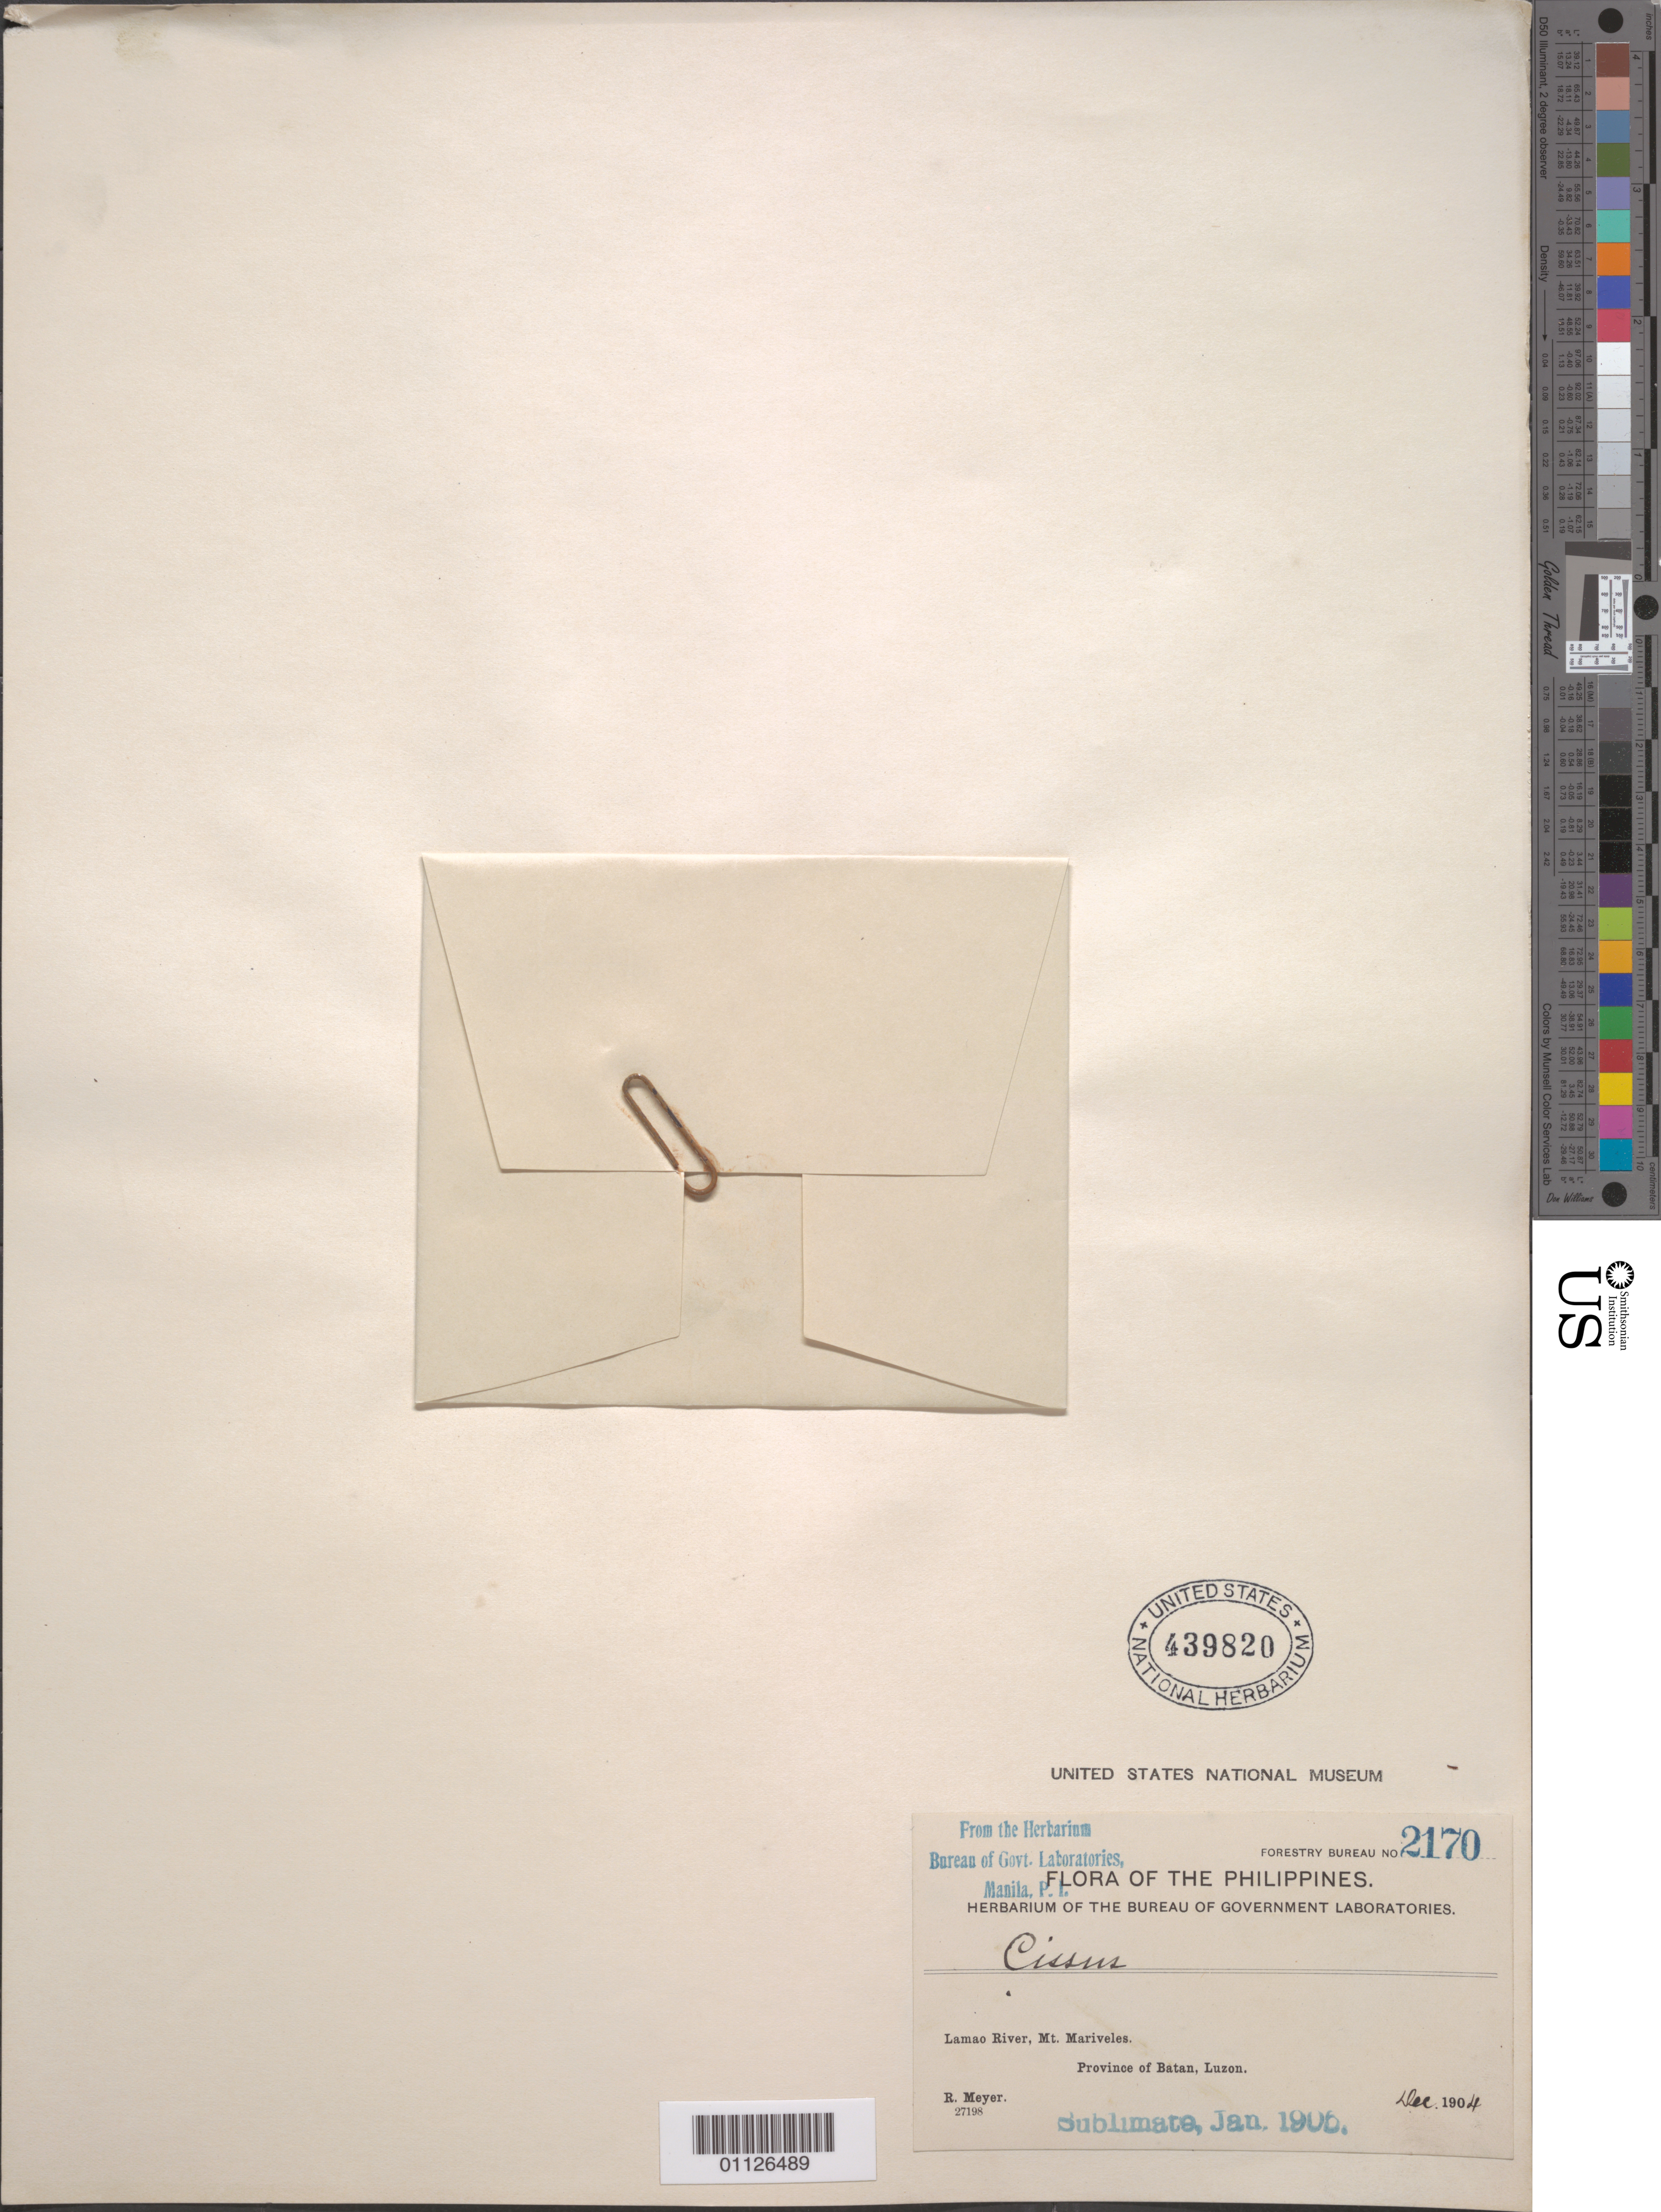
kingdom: Plantae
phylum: Tracheophyta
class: Magnoliopsida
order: Vitales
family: Vitaceae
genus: Cissus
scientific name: Cissus sp.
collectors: R. Meyer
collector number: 2170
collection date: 1904-12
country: Philippines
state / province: Central Luzon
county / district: Bataan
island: Luzon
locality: Lamao River, Mt Mariveles.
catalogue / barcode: US 439820